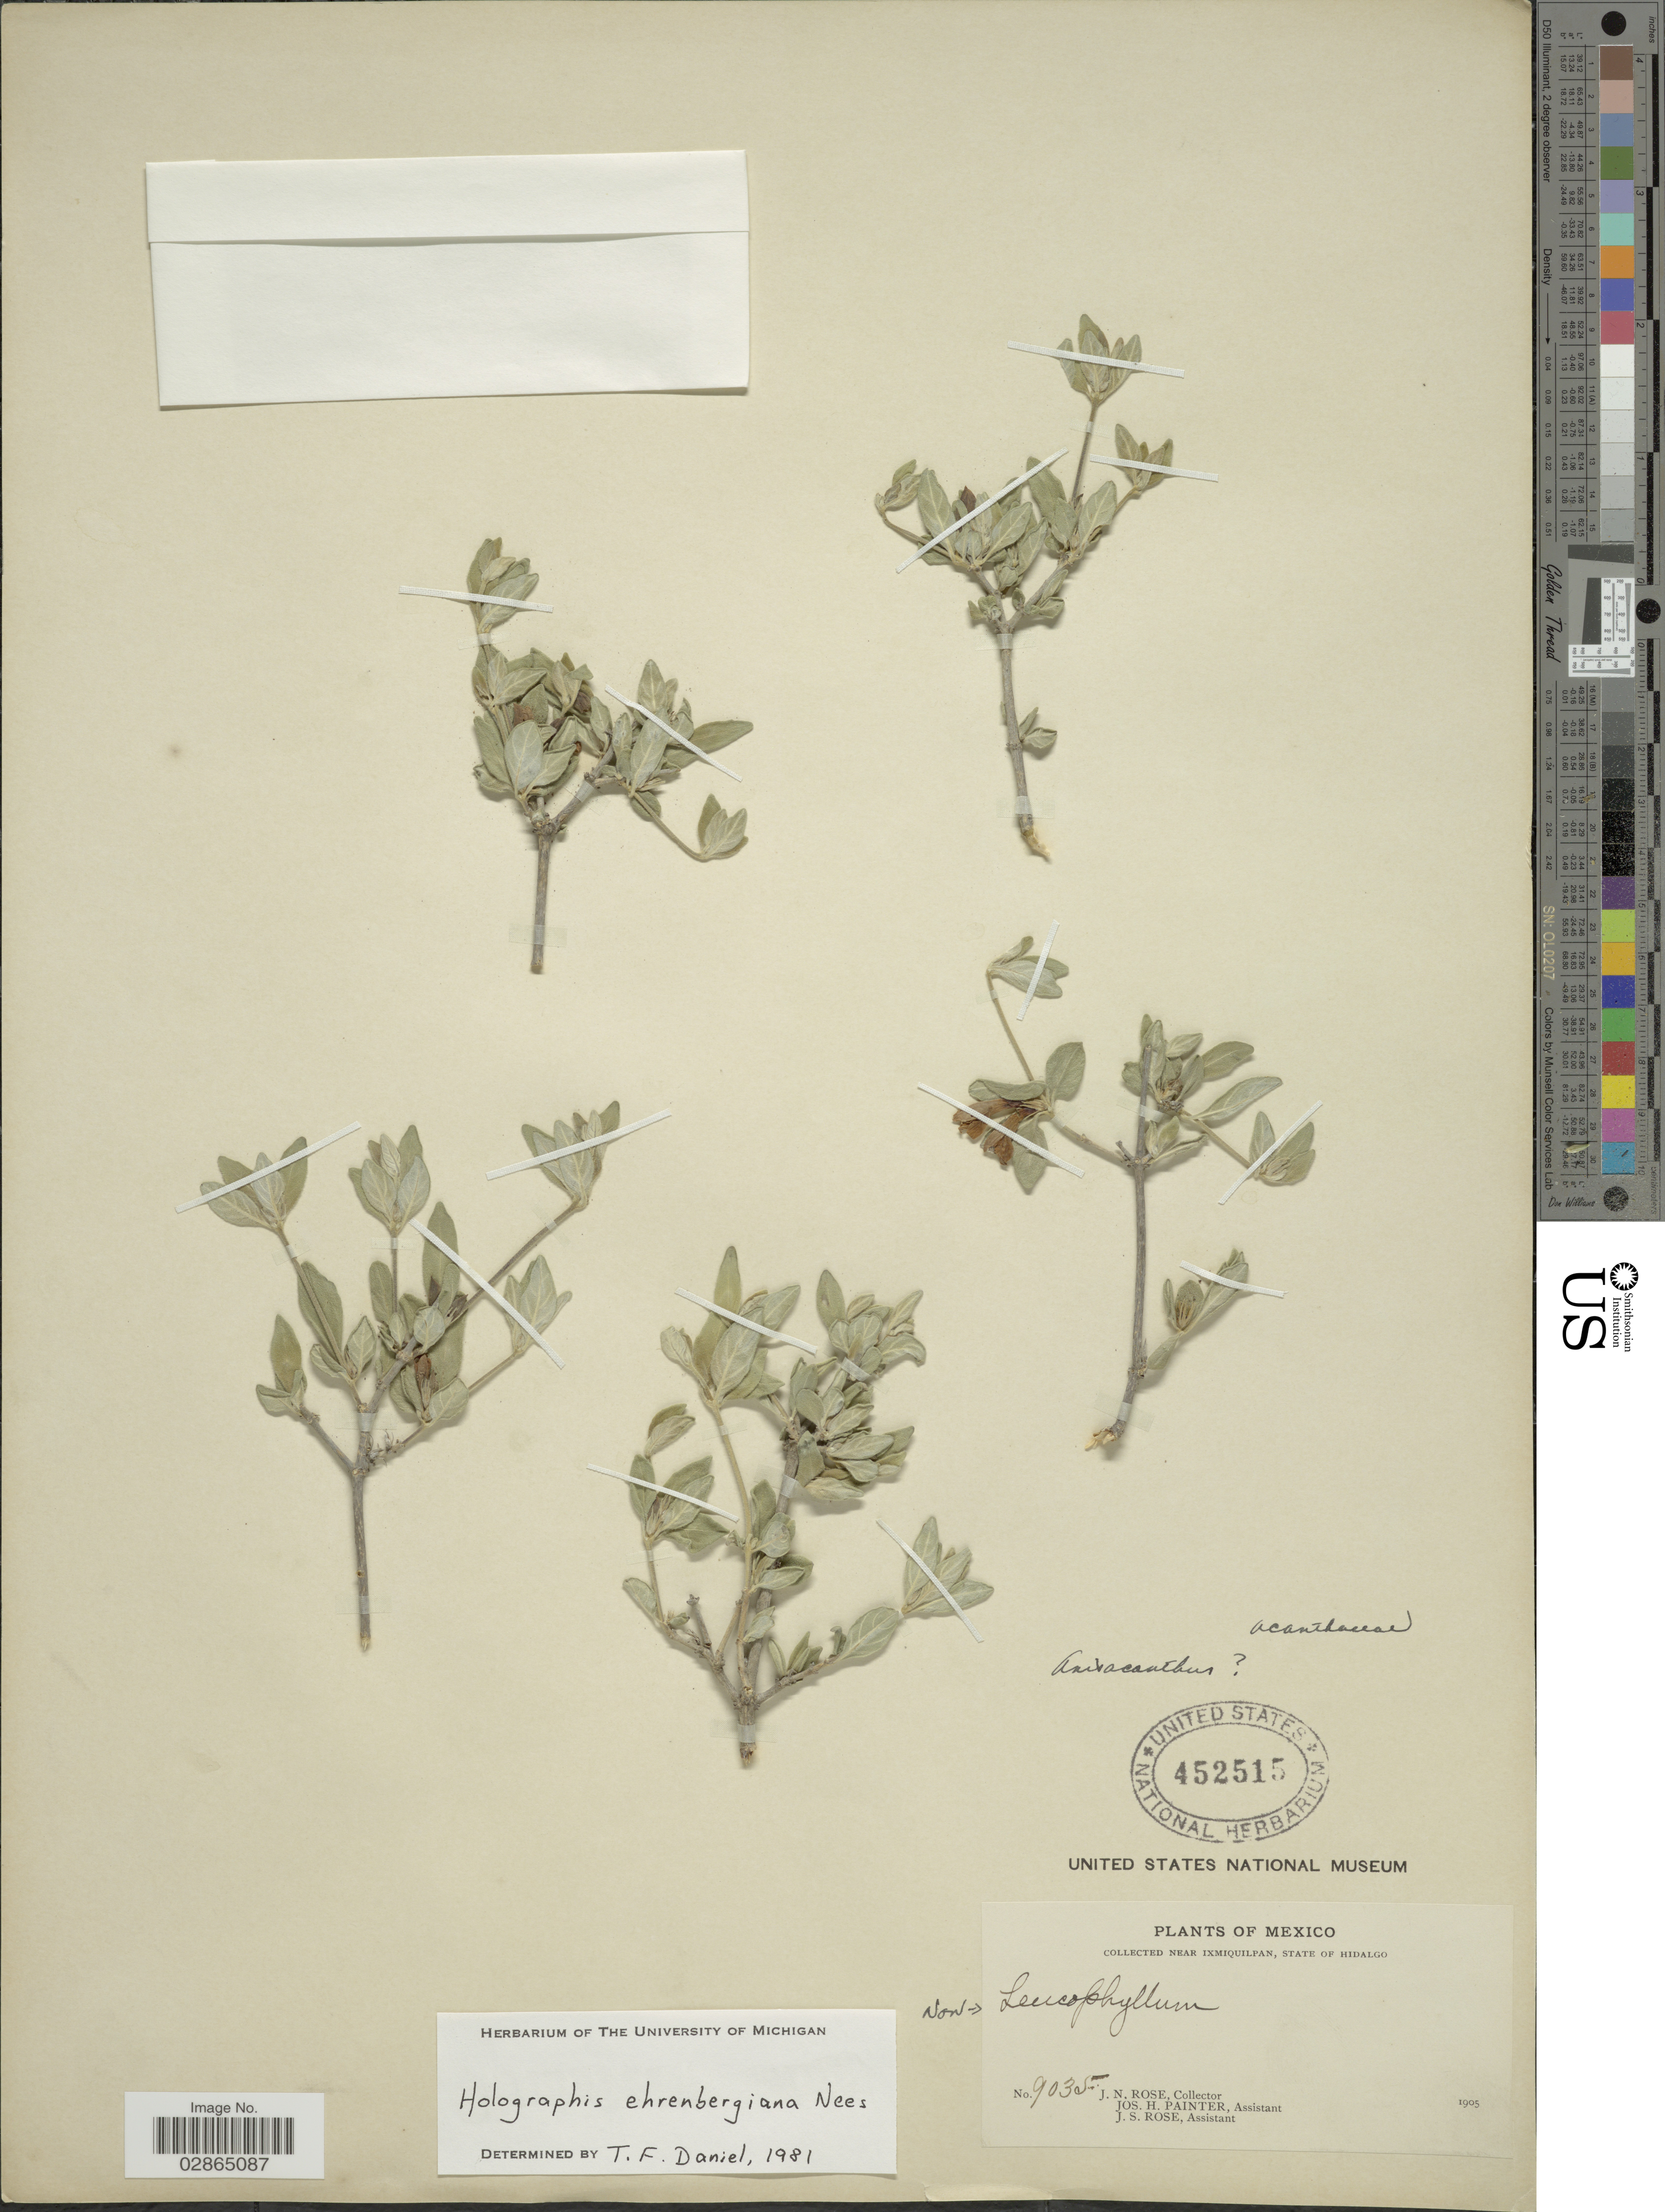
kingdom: Plantae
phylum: Tracheophyta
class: Magnoliopsida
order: Lamiales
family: Acanthaceae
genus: Holographis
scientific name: Holographis ehrenbergiana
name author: Nees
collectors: J. N. Rose, J. H. Painter & J. S. Rose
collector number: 9035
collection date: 1905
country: Mexico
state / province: Hidalgo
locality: Near Ixmiquilipan.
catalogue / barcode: US 452515